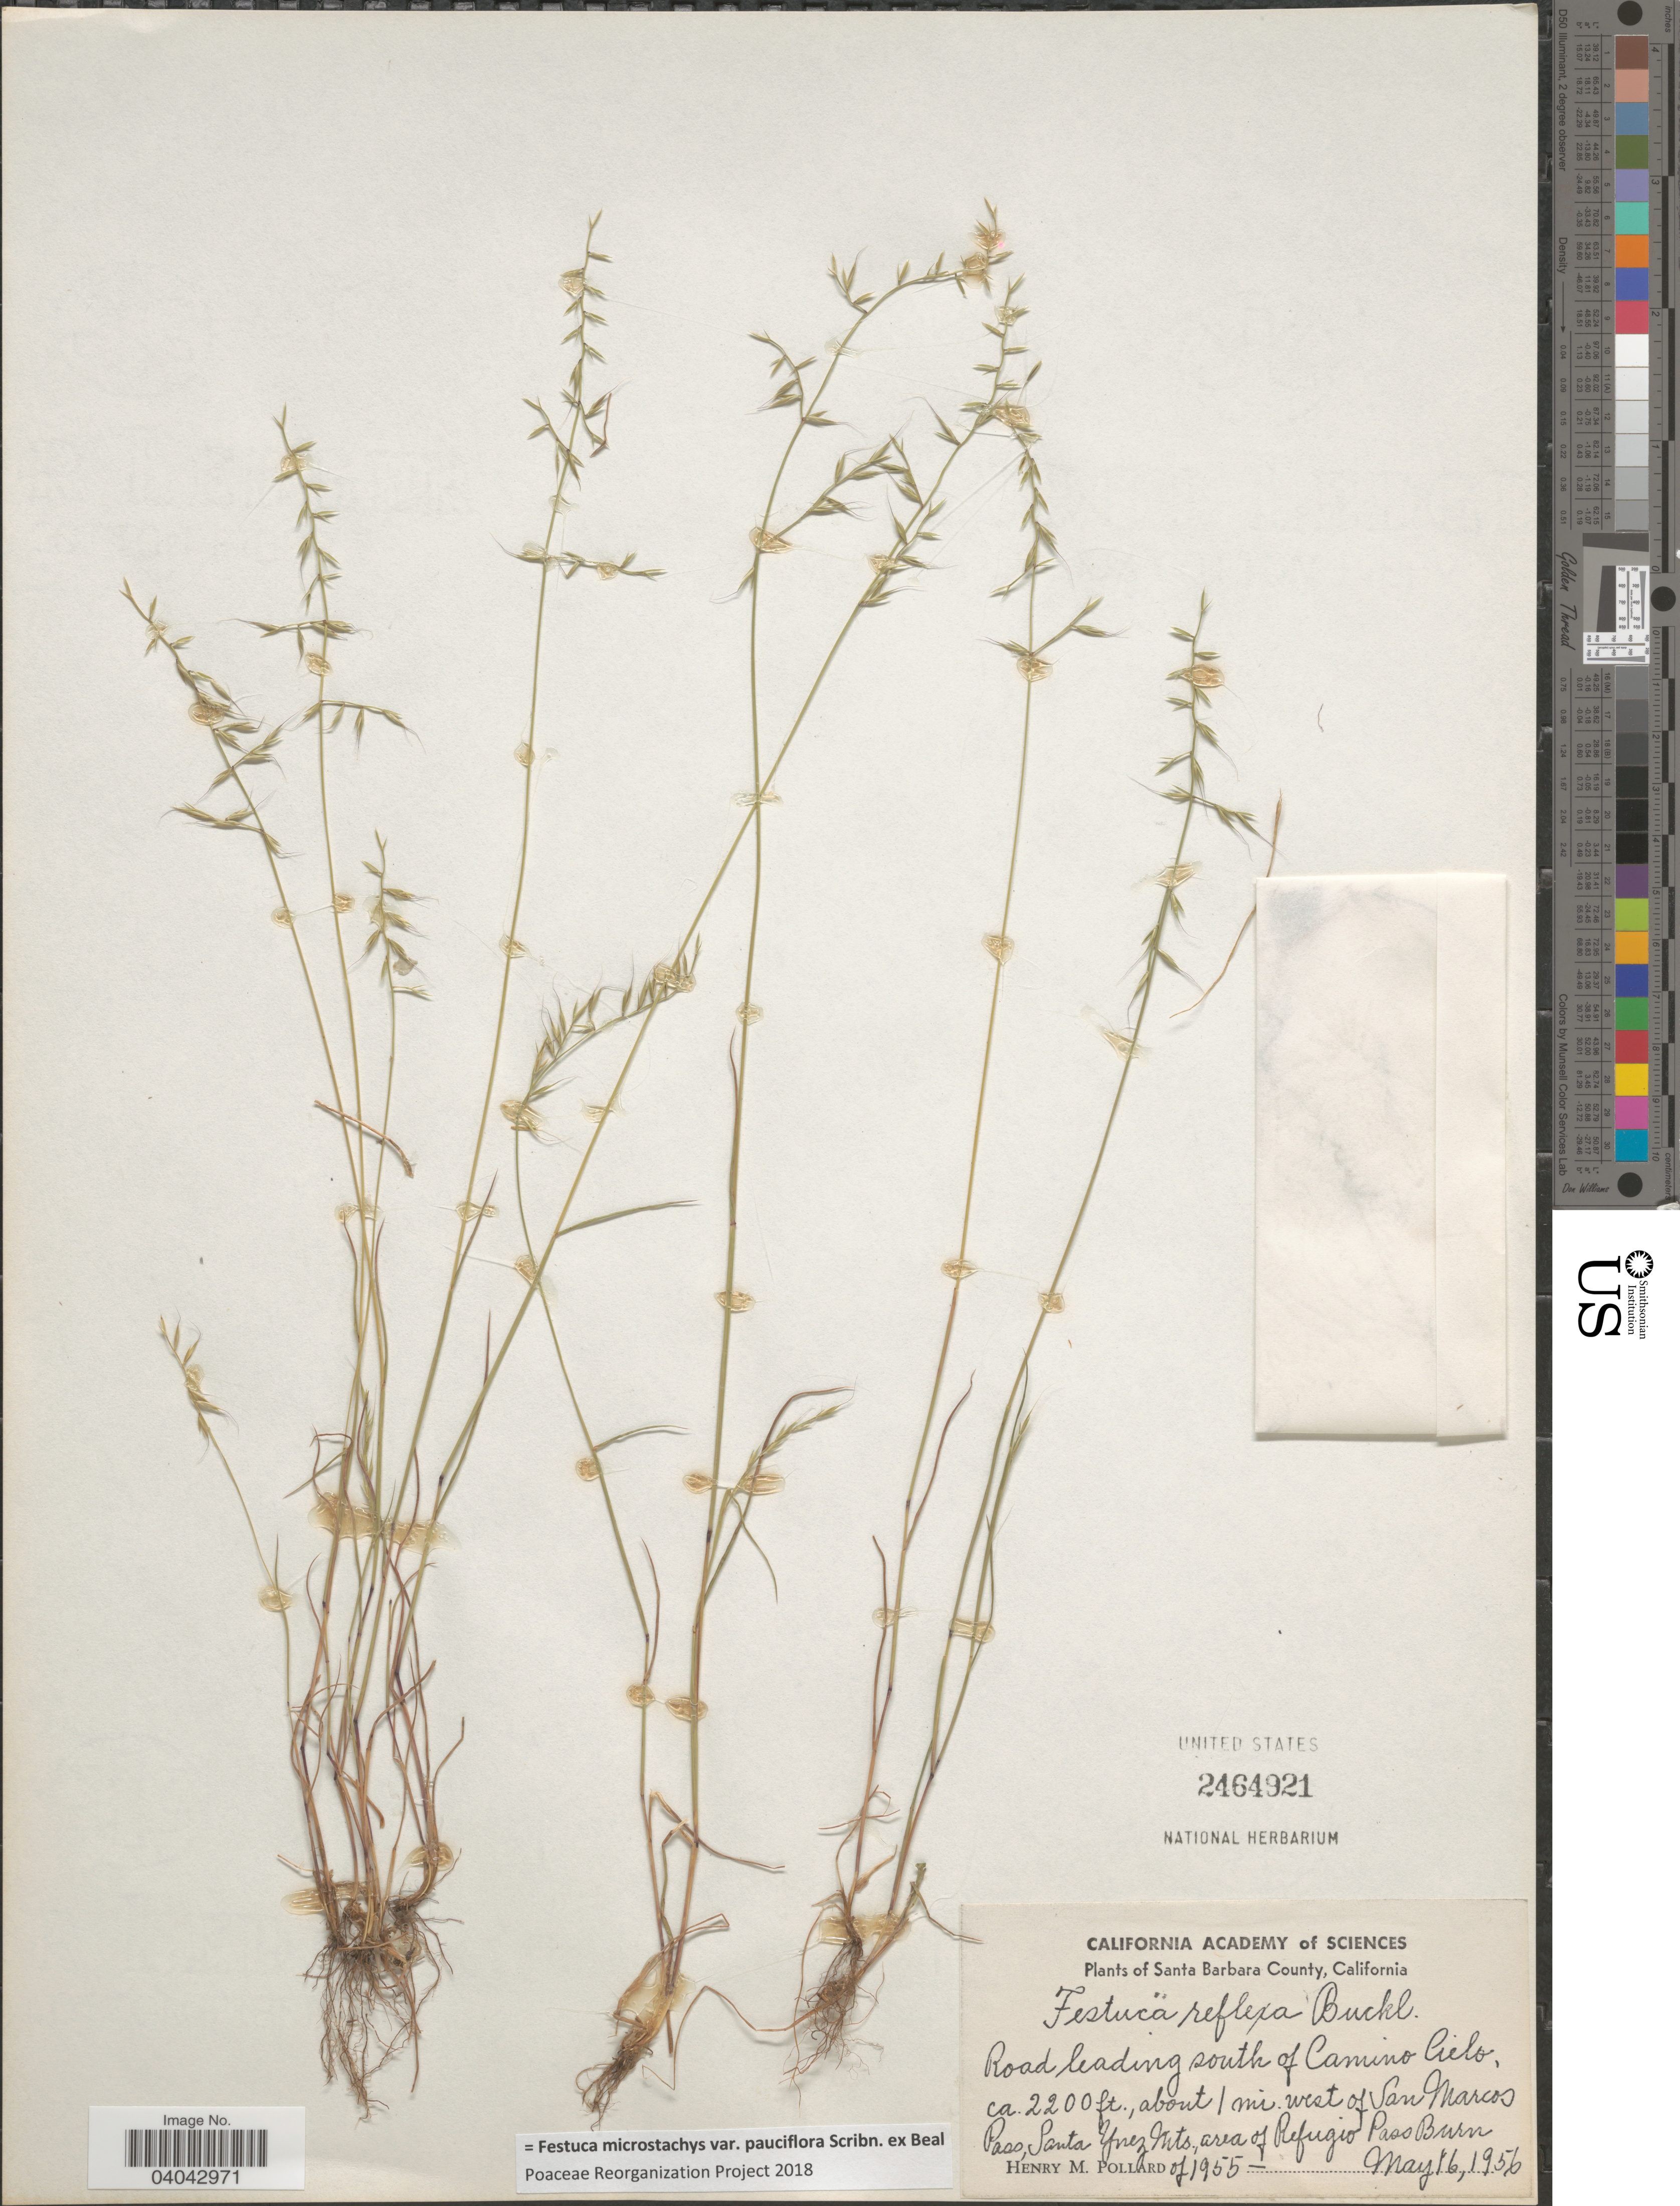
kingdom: Plantae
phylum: Tracheophyta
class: Liliopsida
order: Poales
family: Poaceae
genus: Festuca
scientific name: Festuca microstachys var. pauciflora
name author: Scribn. ex W.J. Beal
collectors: H. M. Pollard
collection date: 1956-05-16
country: United States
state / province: California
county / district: Santa Barbara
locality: Santa Barbara County. Road leading south of Camino Cielo, about 1 mi. west of San Marcos Pass, Santa Ynez Mts., area of Refugio Pass Burn of 1955.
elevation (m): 671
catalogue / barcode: US 2464921